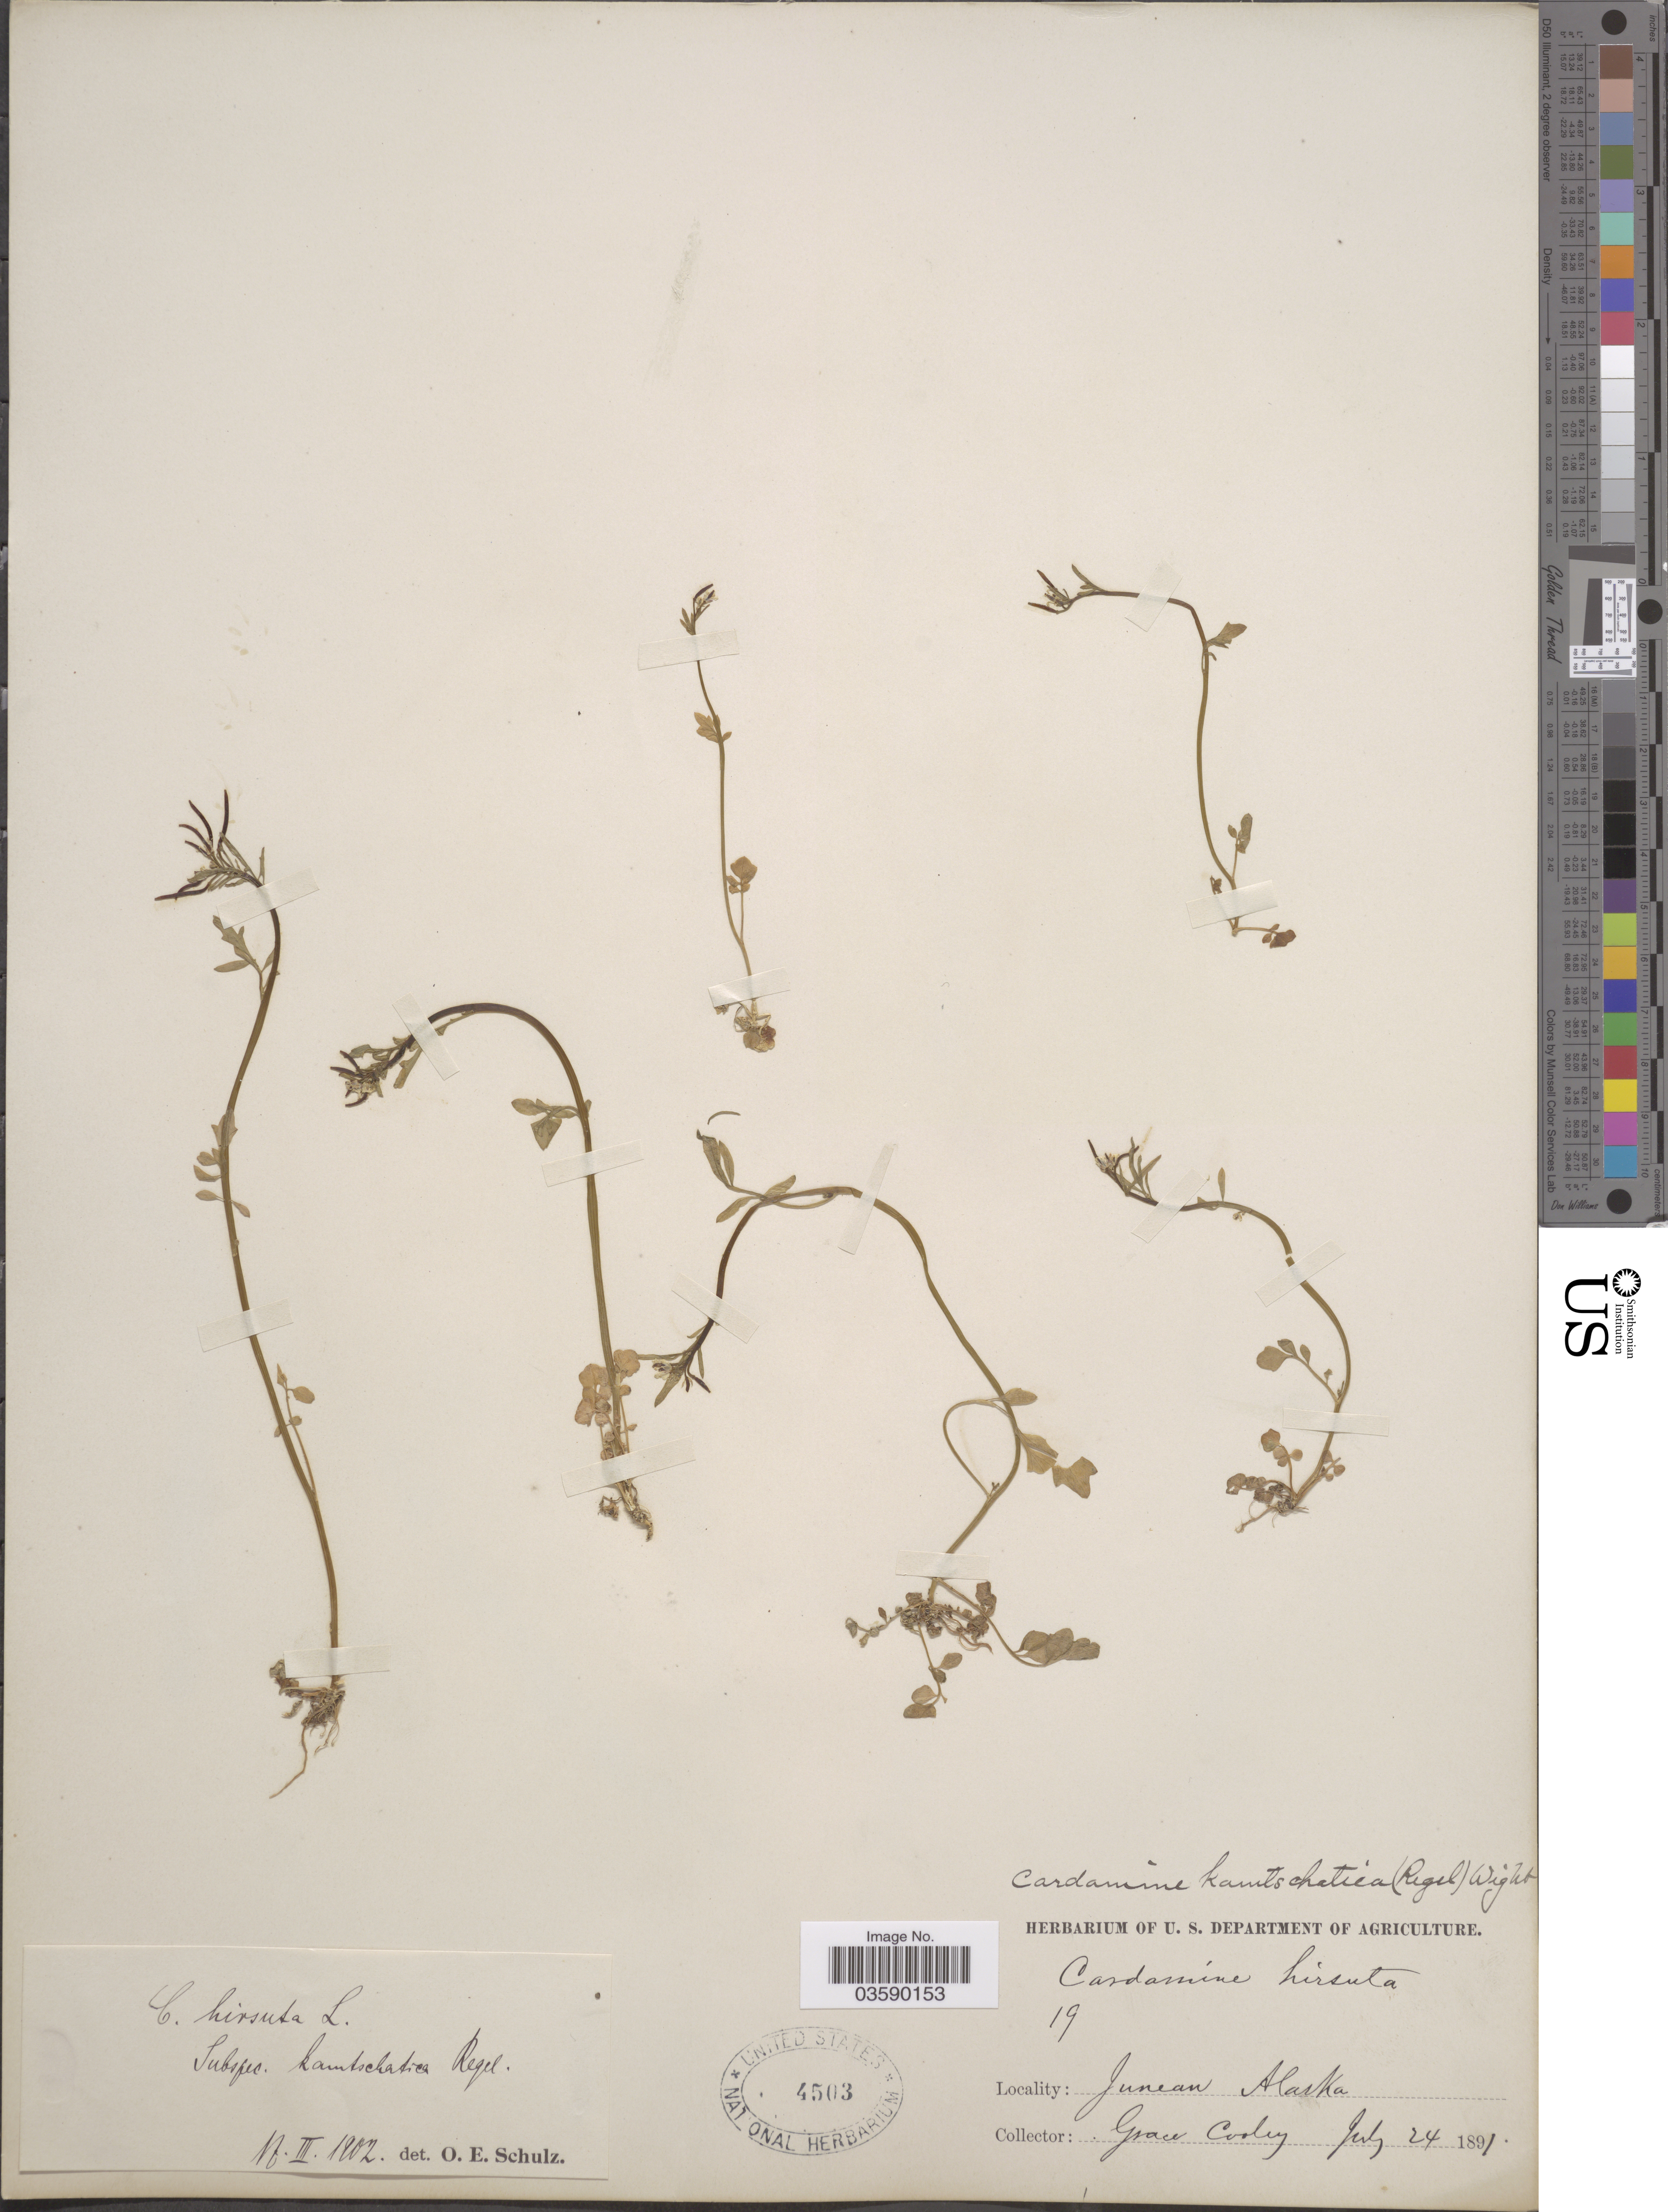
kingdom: Plantae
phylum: Tracheophyta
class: Magnoliopsida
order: Brassicales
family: Brassicaceae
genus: Cardamine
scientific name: Cardamine umbellata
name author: Greene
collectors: G. E. Cooley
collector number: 19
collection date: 1891-07-24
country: United States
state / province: Alaska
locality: Junean.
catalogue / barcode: US 4503